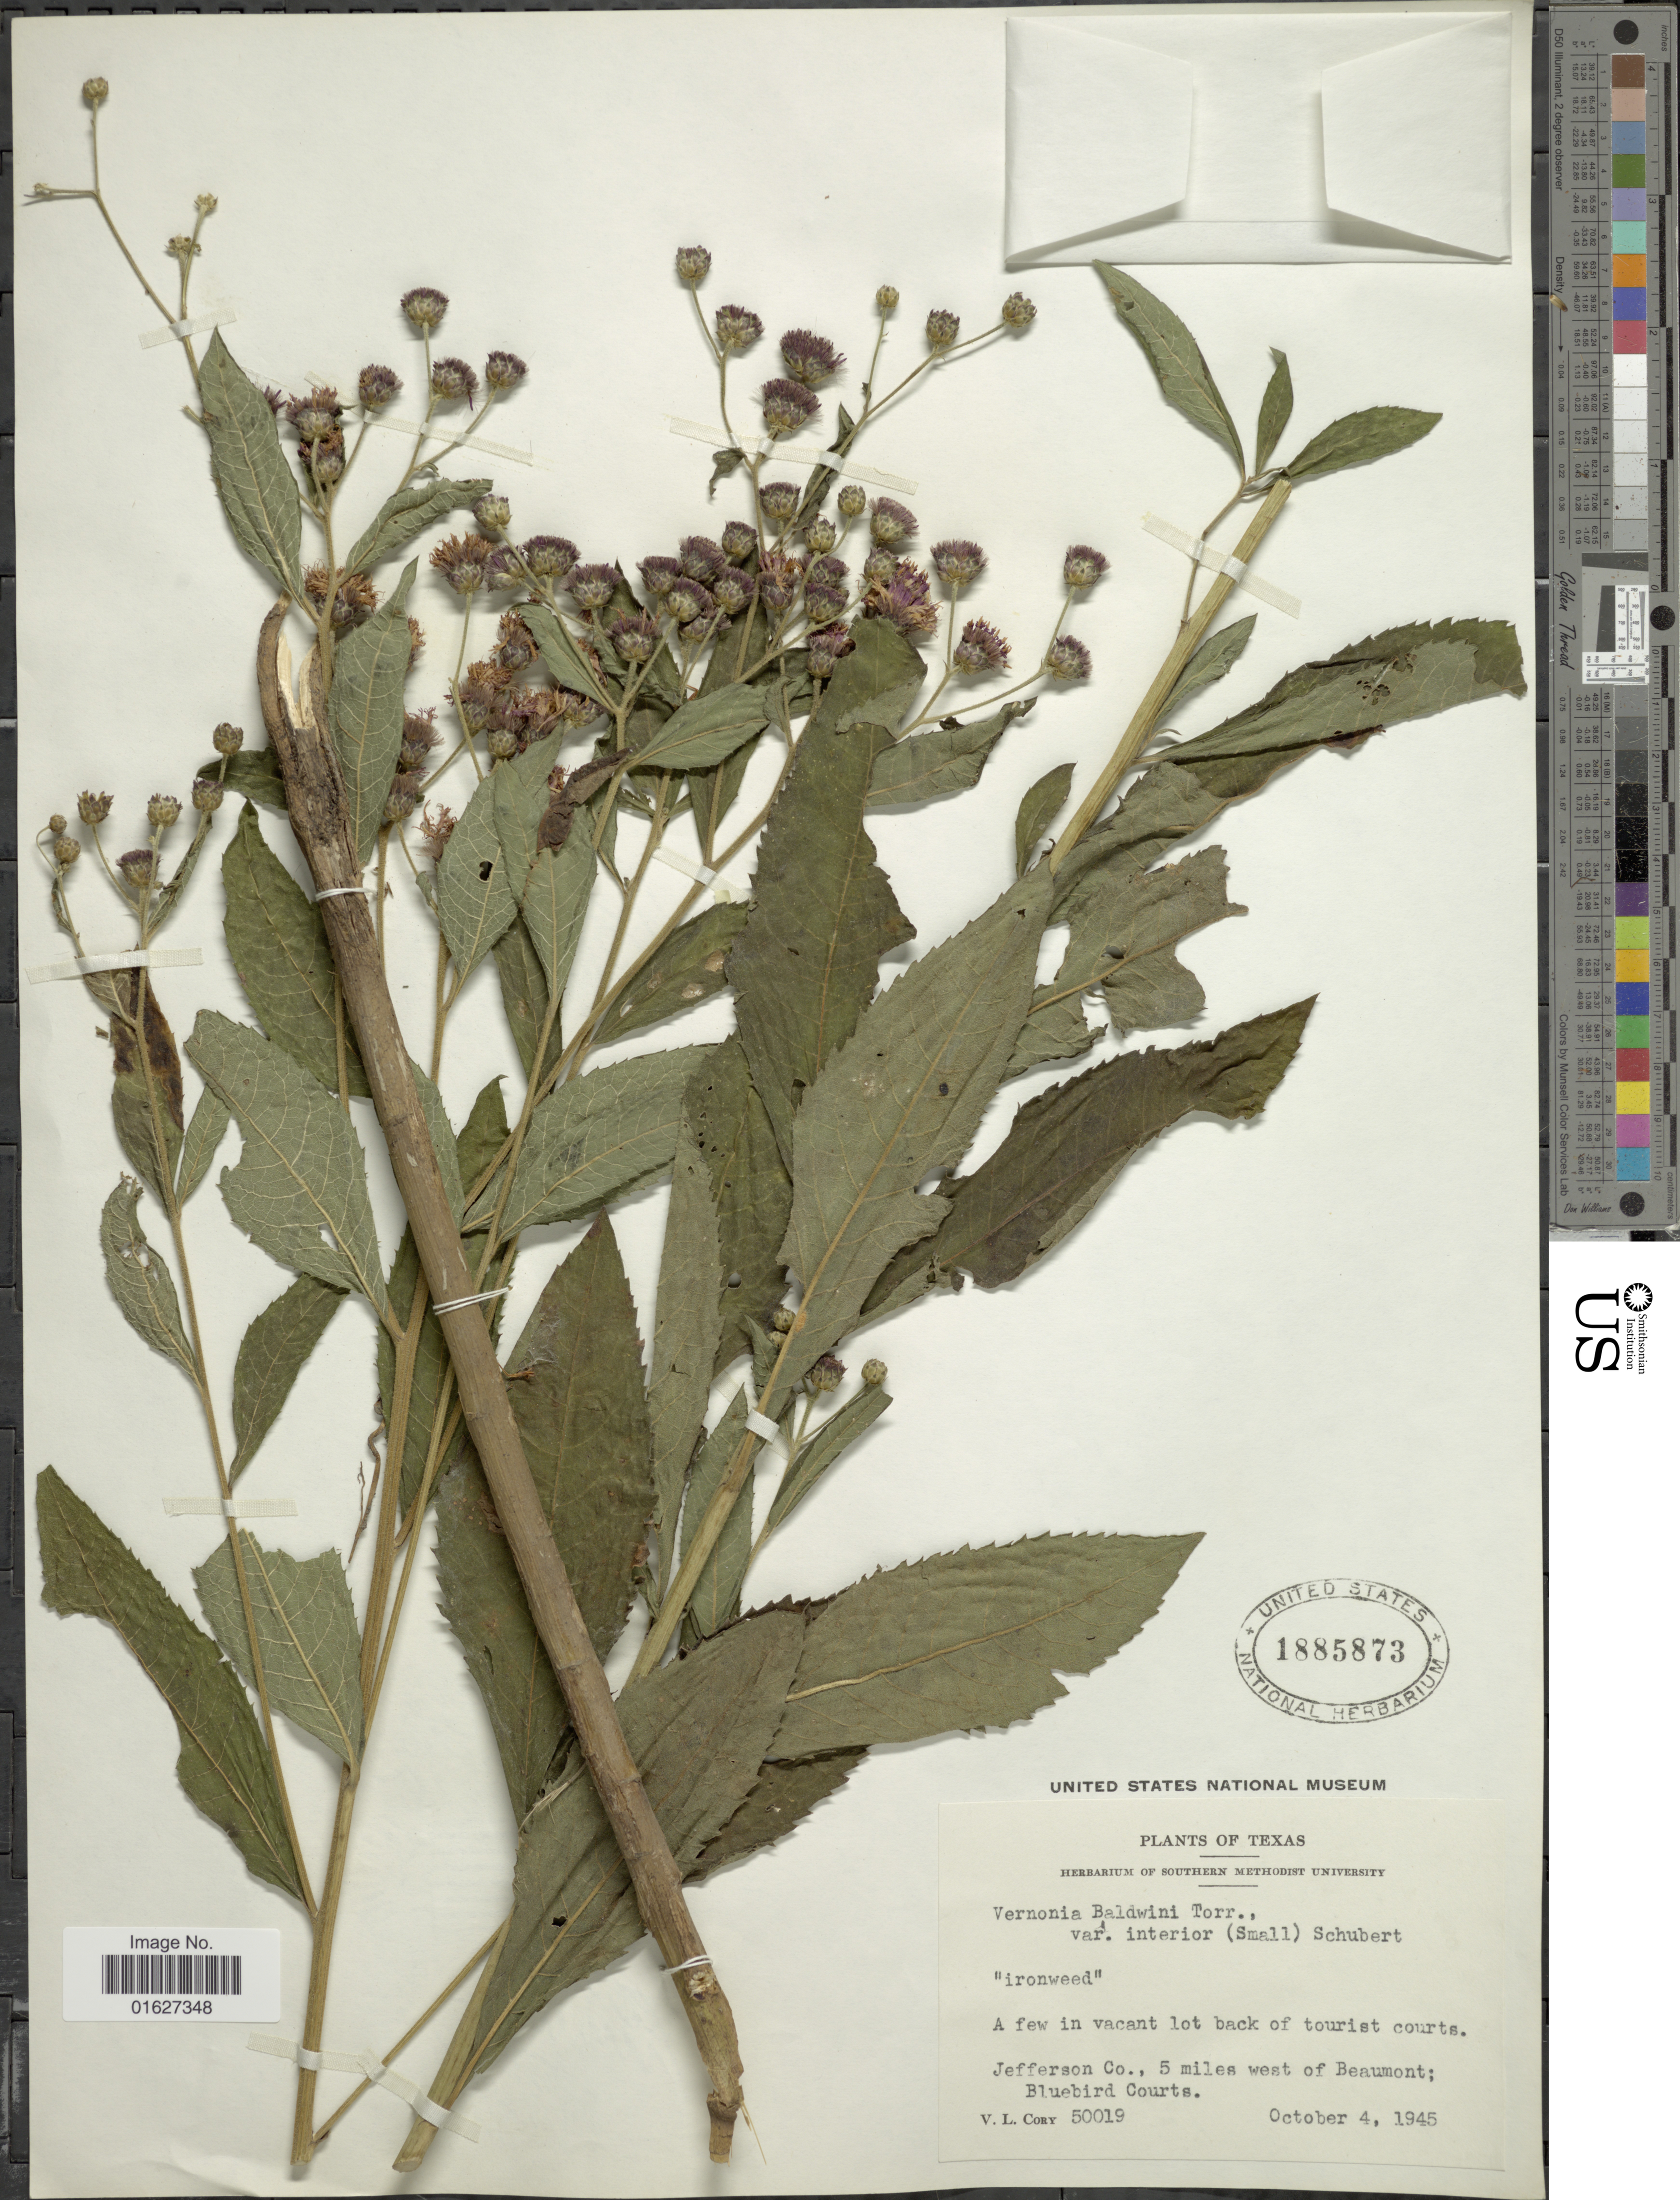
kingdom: Plantae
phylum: Tracheophyta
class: Magnoliopsida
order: Asterales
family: Asteraceae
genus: Vernonia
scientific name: Vernonia baldwinii subsp. interior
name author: (Small) Faust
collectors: V. Cory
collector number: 50019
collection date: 1945-10-04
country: United States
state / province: Texas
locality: Texas. in vacant lot back of tourist courts. Jefferson Co., 5 miles west of Beaumont; Bluebird Courts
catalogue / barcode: US 1885873